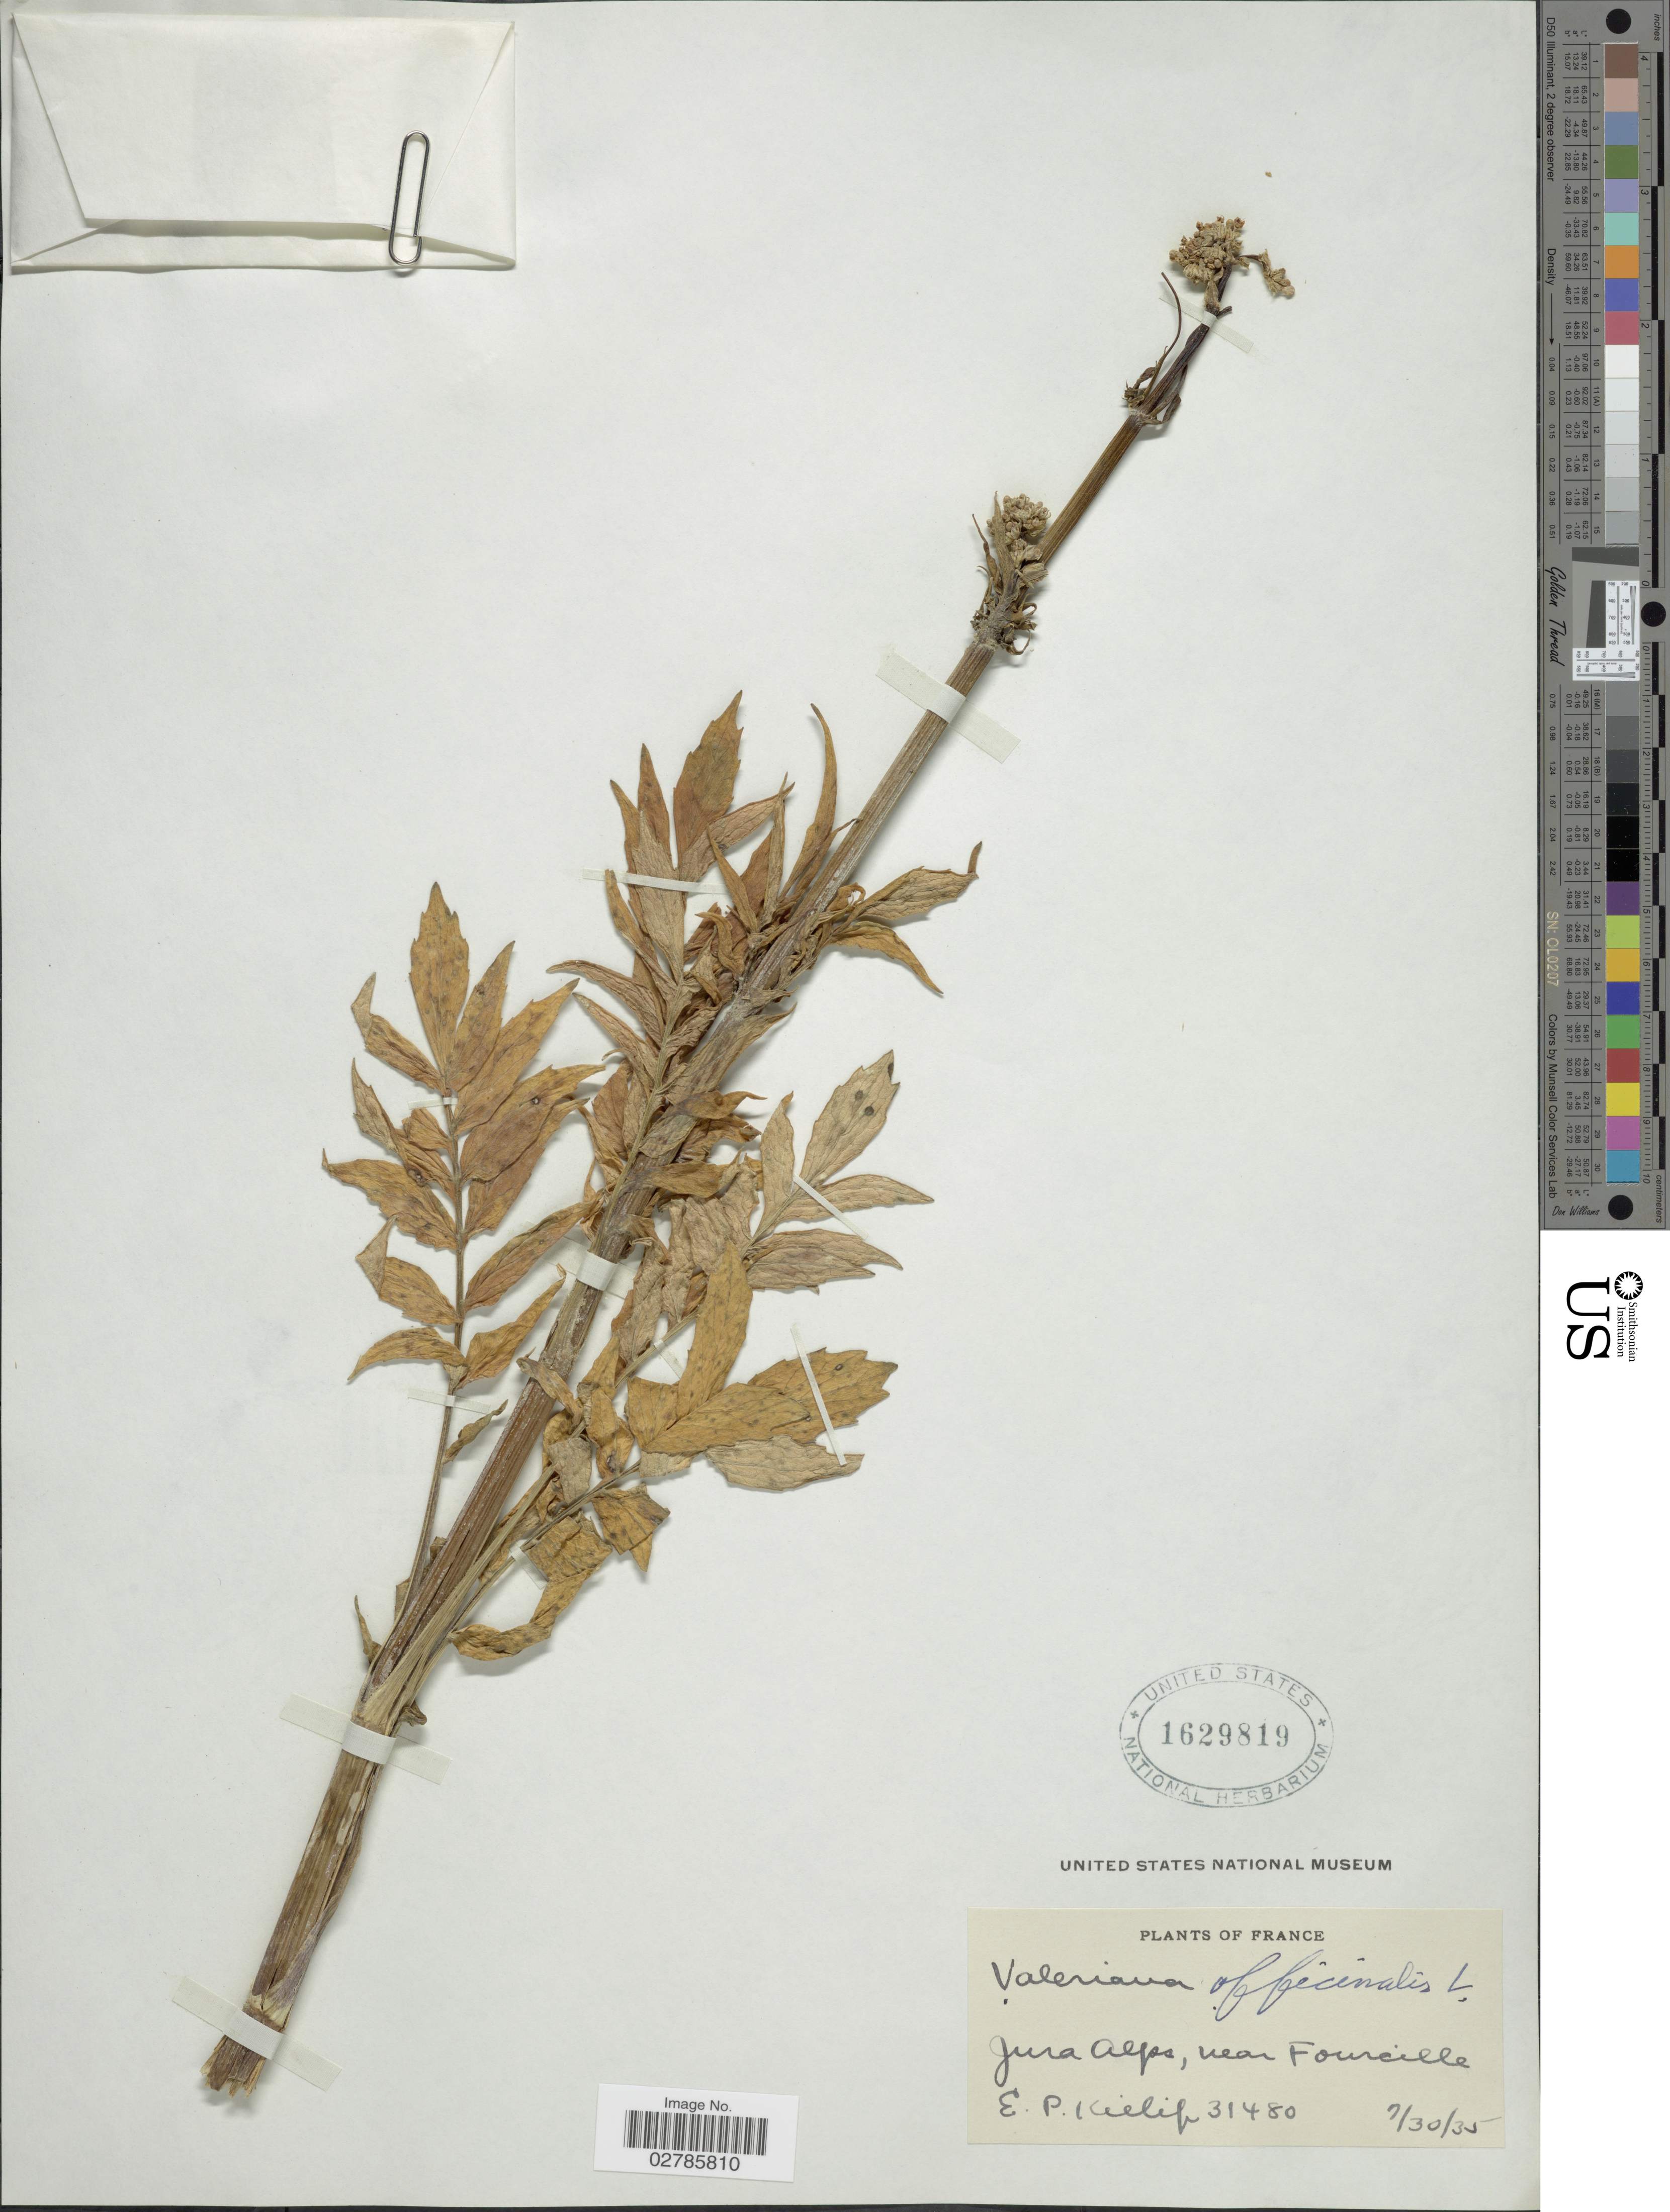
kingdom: Plantae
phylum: Tracheophyta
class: Magnoliopsida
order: Dipsacales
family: Caprifoliaceae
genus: Valeriana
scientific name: Valeriana officinalis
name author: L.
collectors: E. P. Killip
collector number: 31480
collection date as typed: Transcribed d/m/y: 30/7/35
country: France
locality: Jura Alps, near Fourcille.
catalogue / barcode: US 1629819